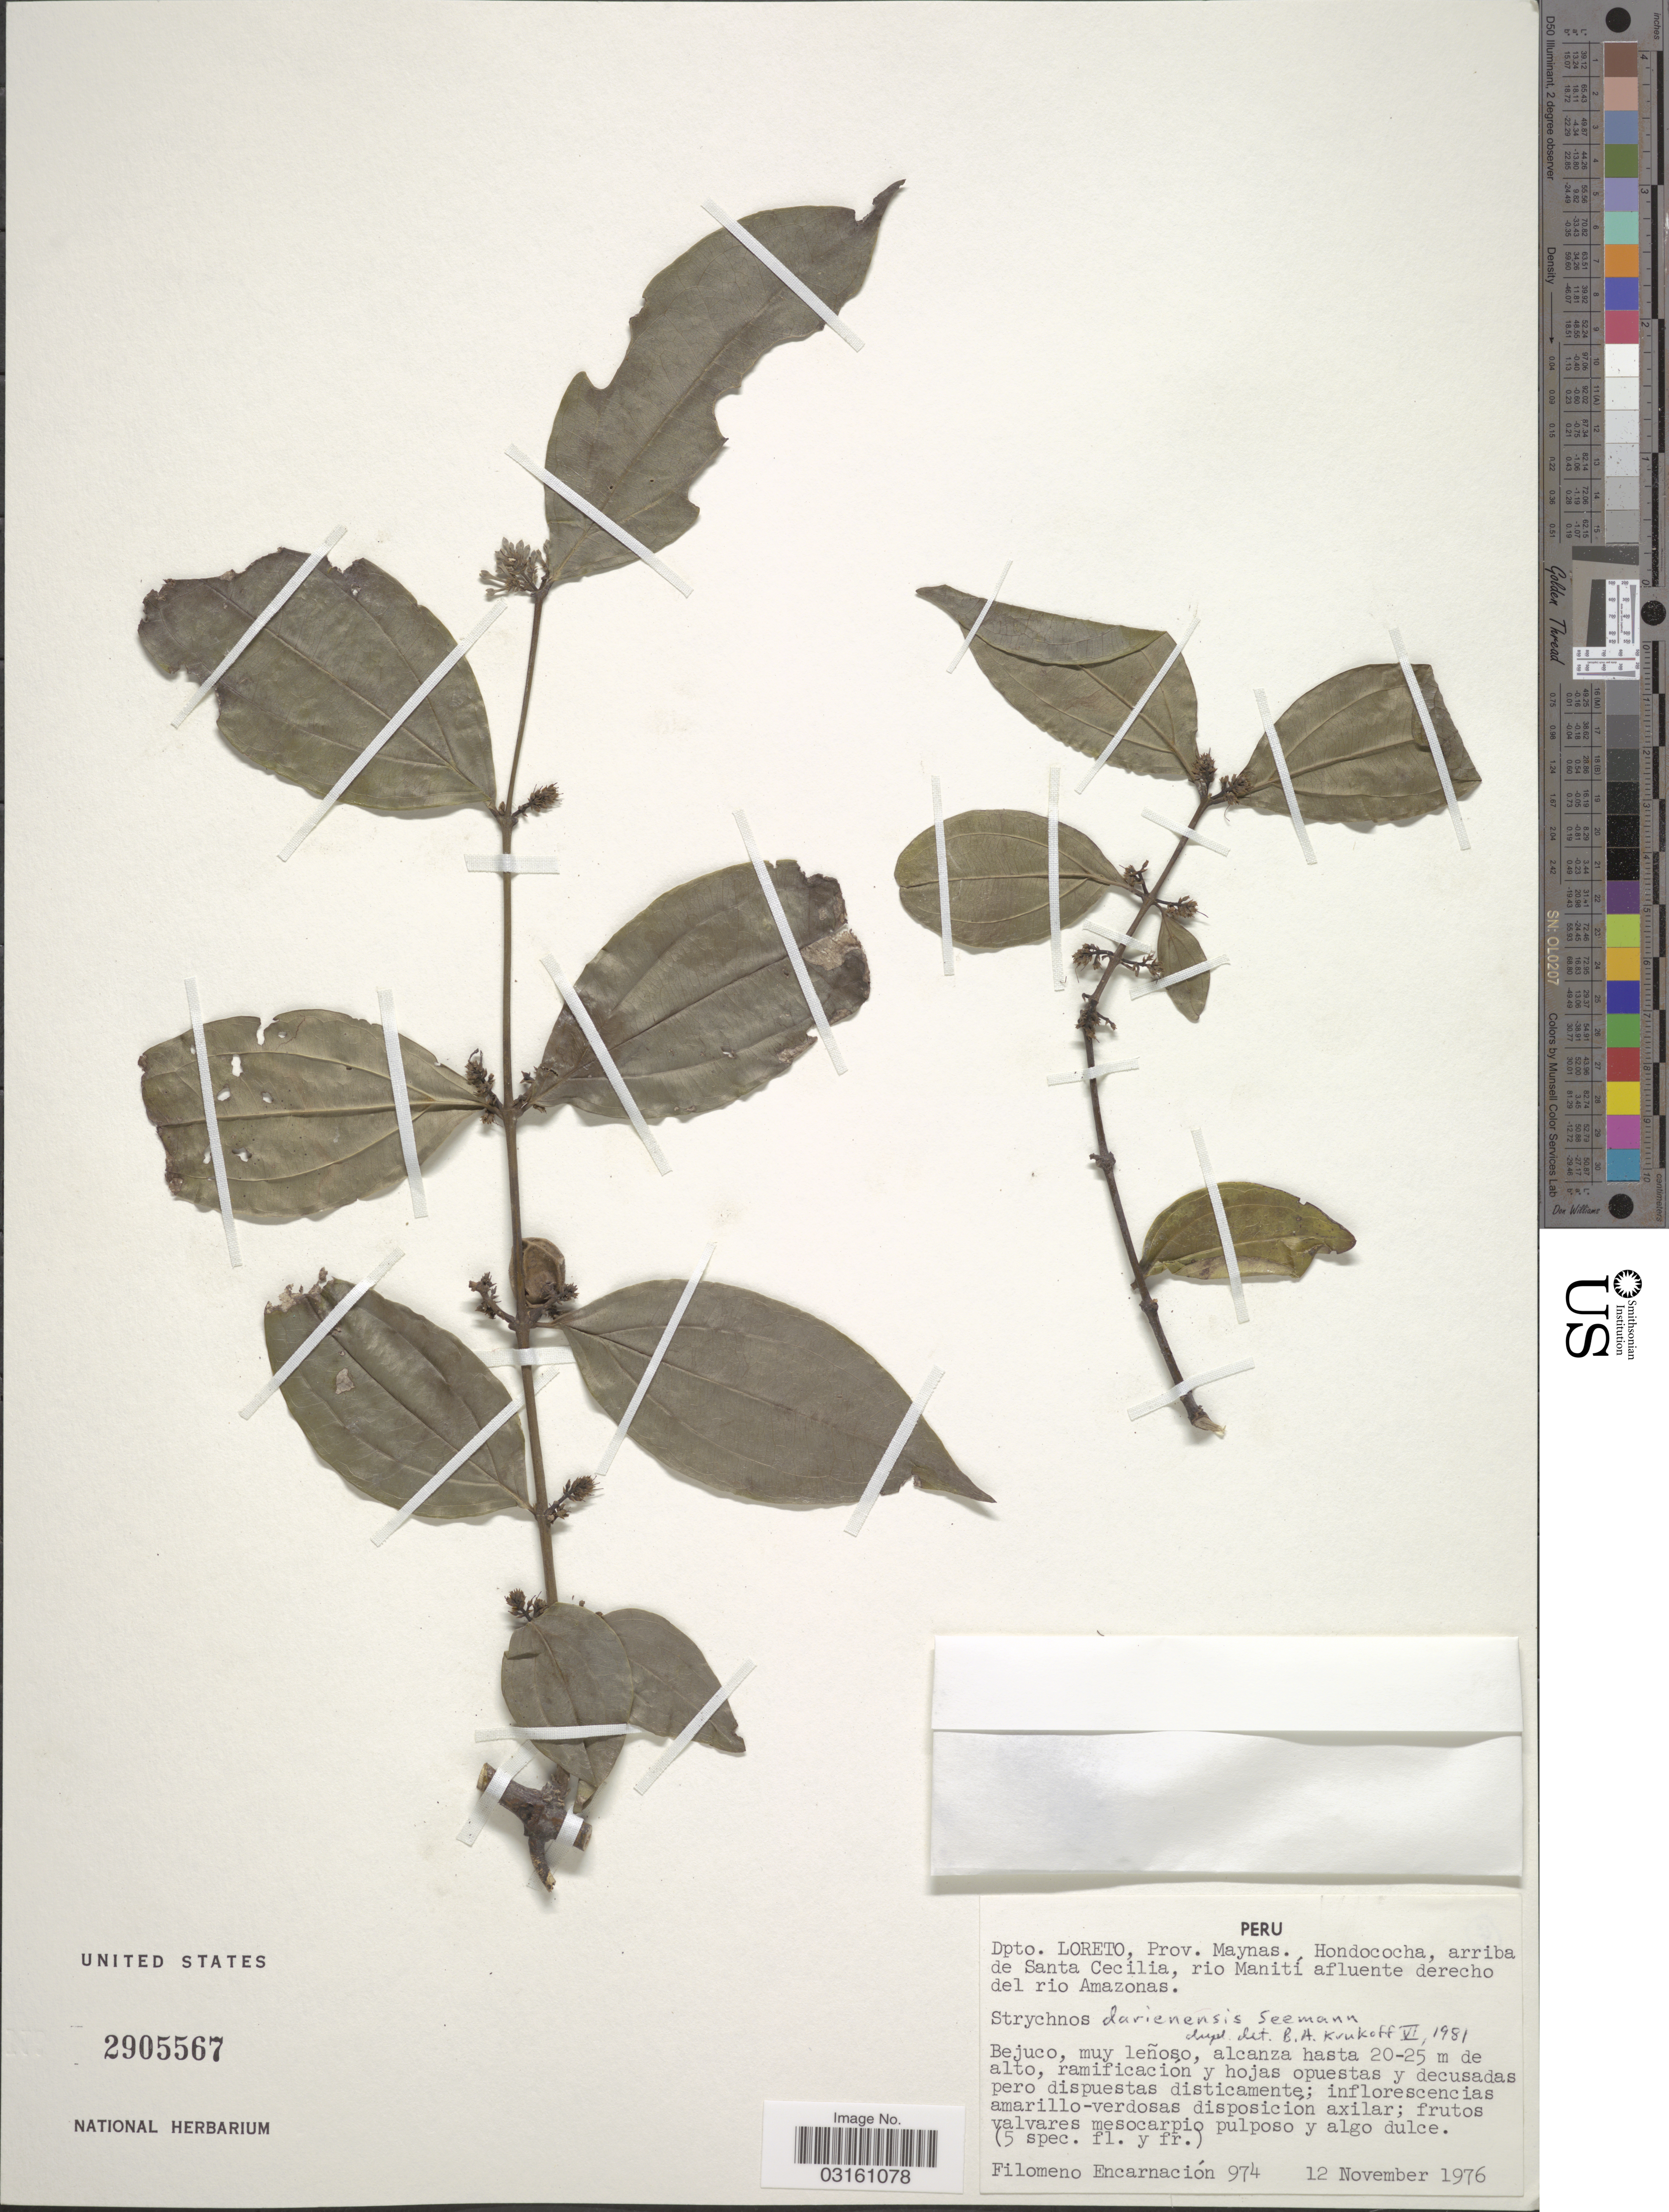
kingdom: Plantae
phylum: Tracheophyta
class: Magnoliopsida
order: Gentianales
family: Loganiaceae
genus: Strychnos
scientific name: Strychnos bredemeyeri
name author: (Schult.) Sprague & Sandwith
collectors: F. Encarnación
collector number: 974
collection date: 1976-11-12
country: Peru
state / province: Loreto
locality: Dpto. Loreto, Prov. Maynas. Hondococha, arriba de Santa Cecilia, rio Maniti afluente derecho del rio Amazonas.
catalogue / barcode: US 2905567